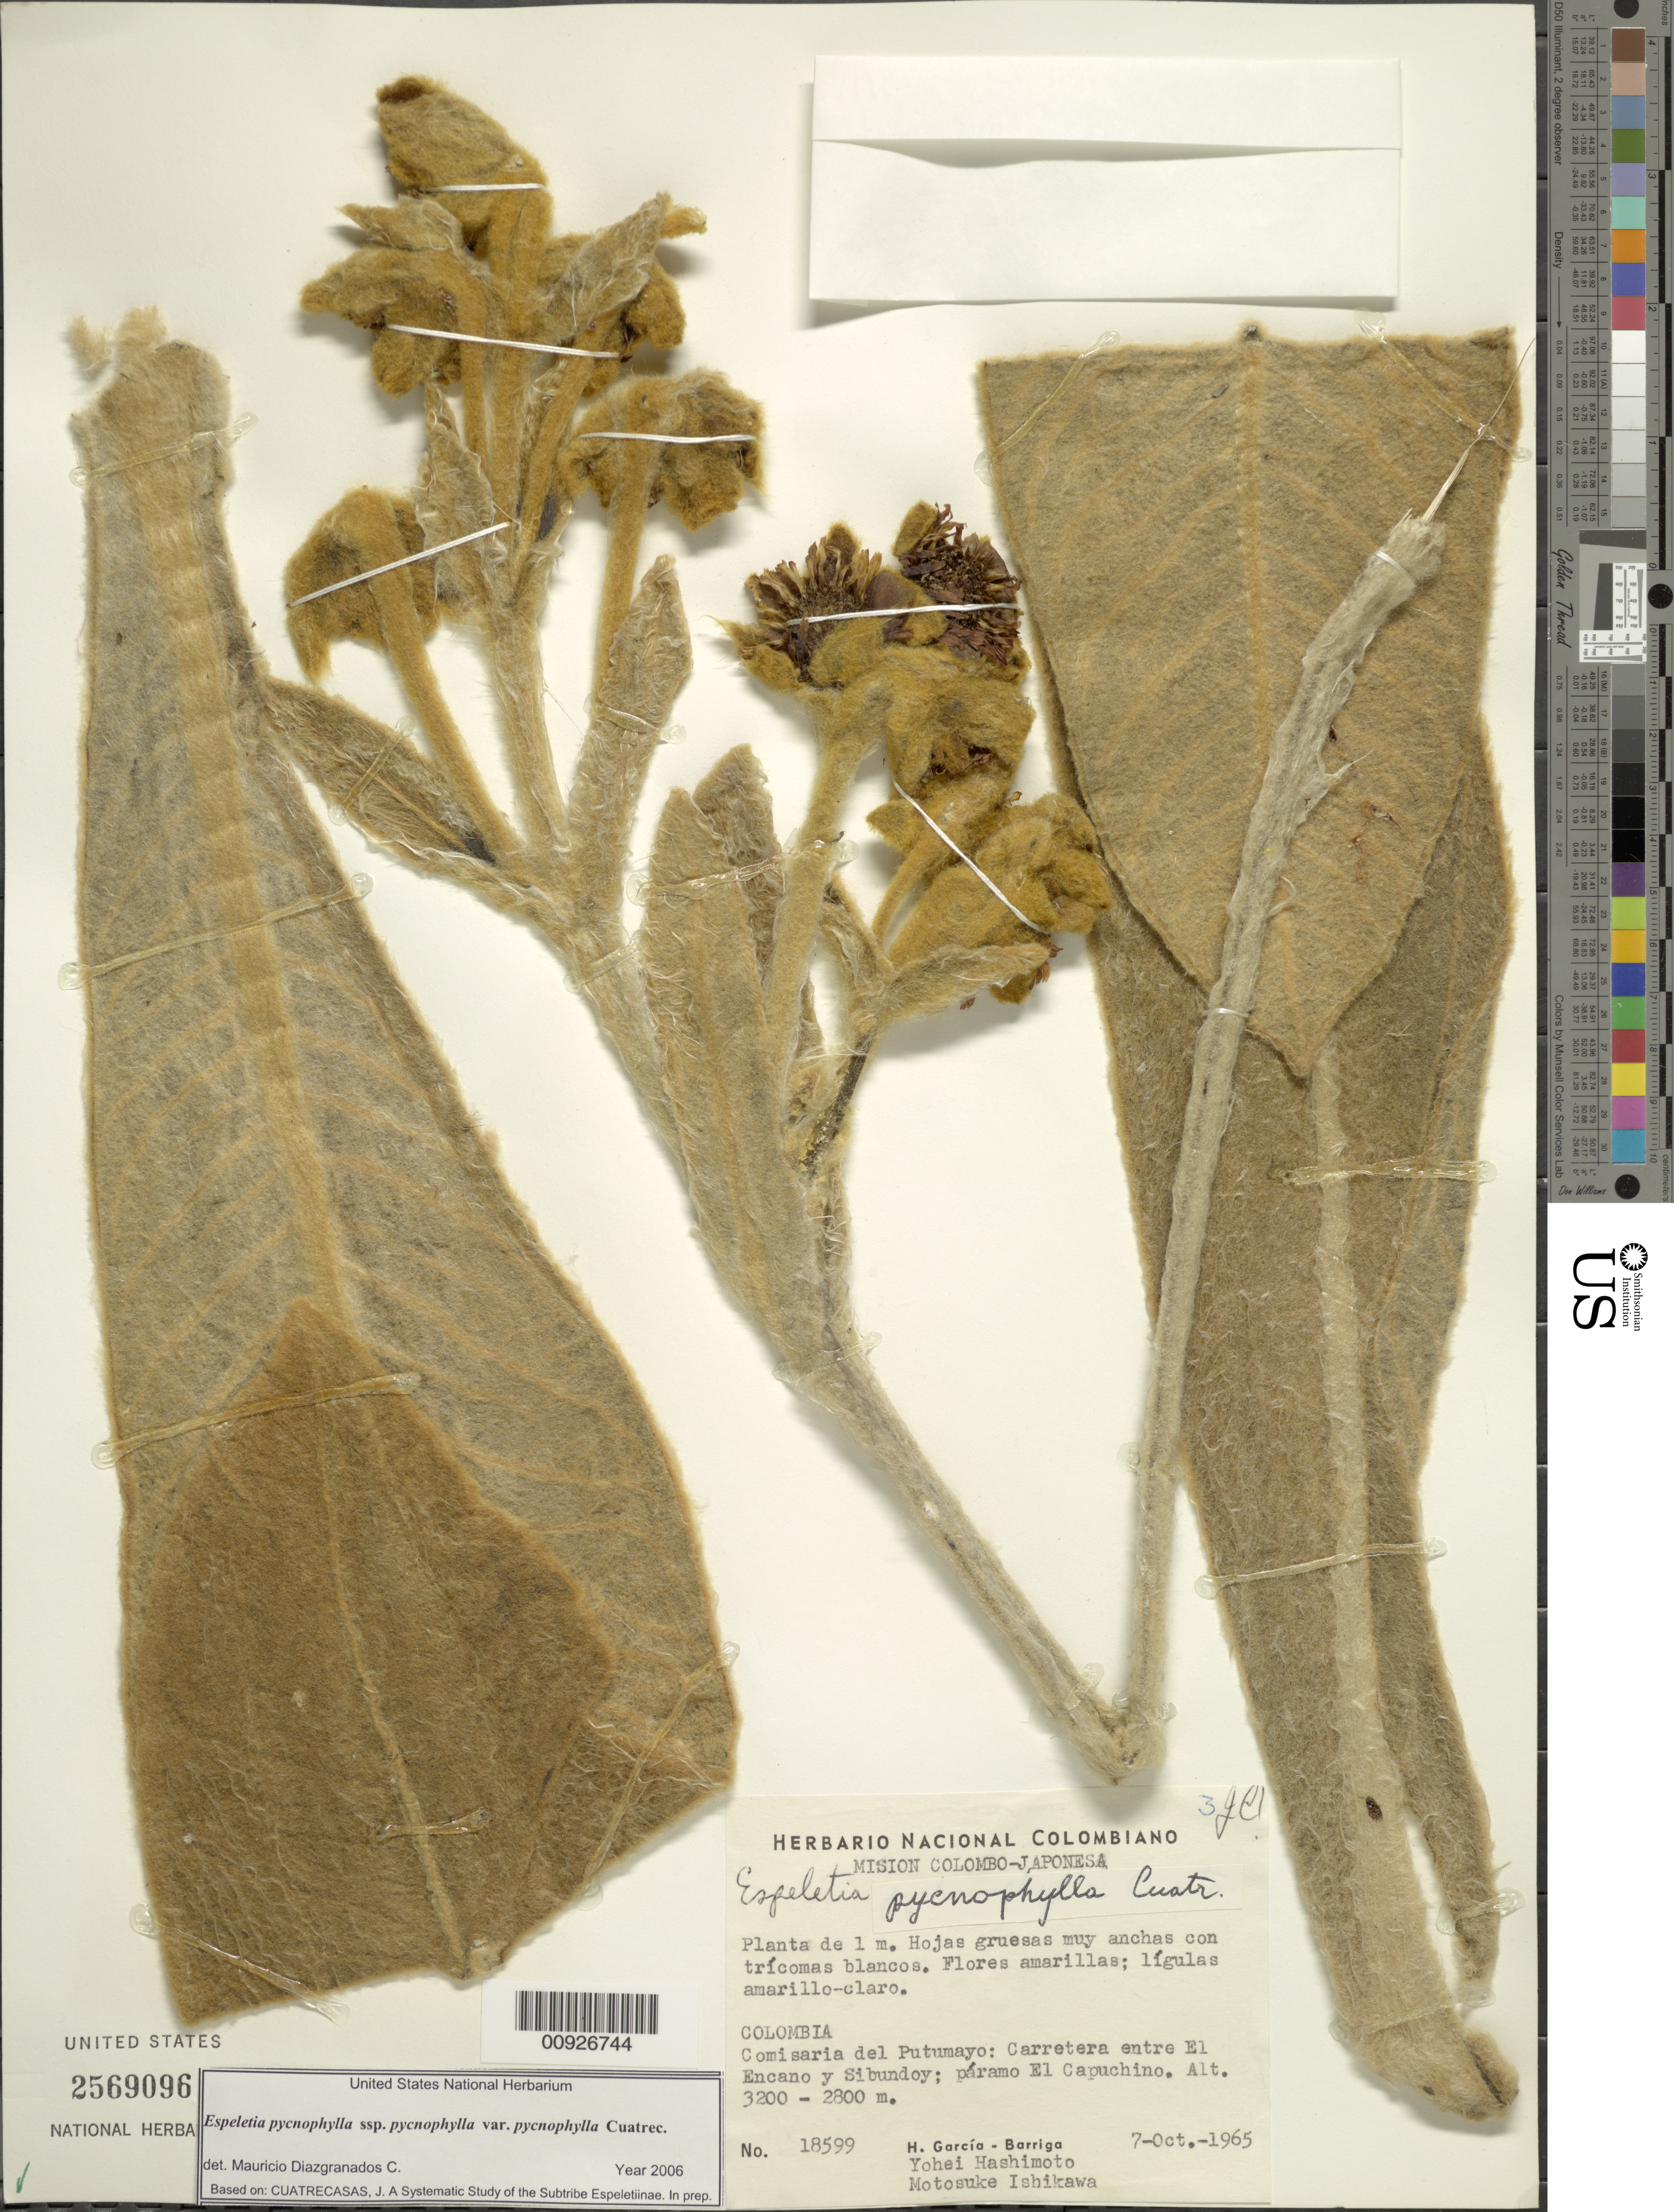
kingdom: Plantae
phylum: Tracheophyta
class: Magnoliopsida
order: Asterales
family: Asteraceae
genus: Espeletia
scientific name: Espeletia pycnophylla var. pycnophylla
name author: Cuatrec.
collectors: H. García Barriga, Y. Hashimoto & M. Ishikawa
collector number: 18599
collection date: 1965-10-07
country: Colombia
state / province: Putumayo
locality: P. El Capuchino. Carretera entre El Encanto y Sibundoy.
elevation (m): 2800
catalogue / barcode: US 2569097A